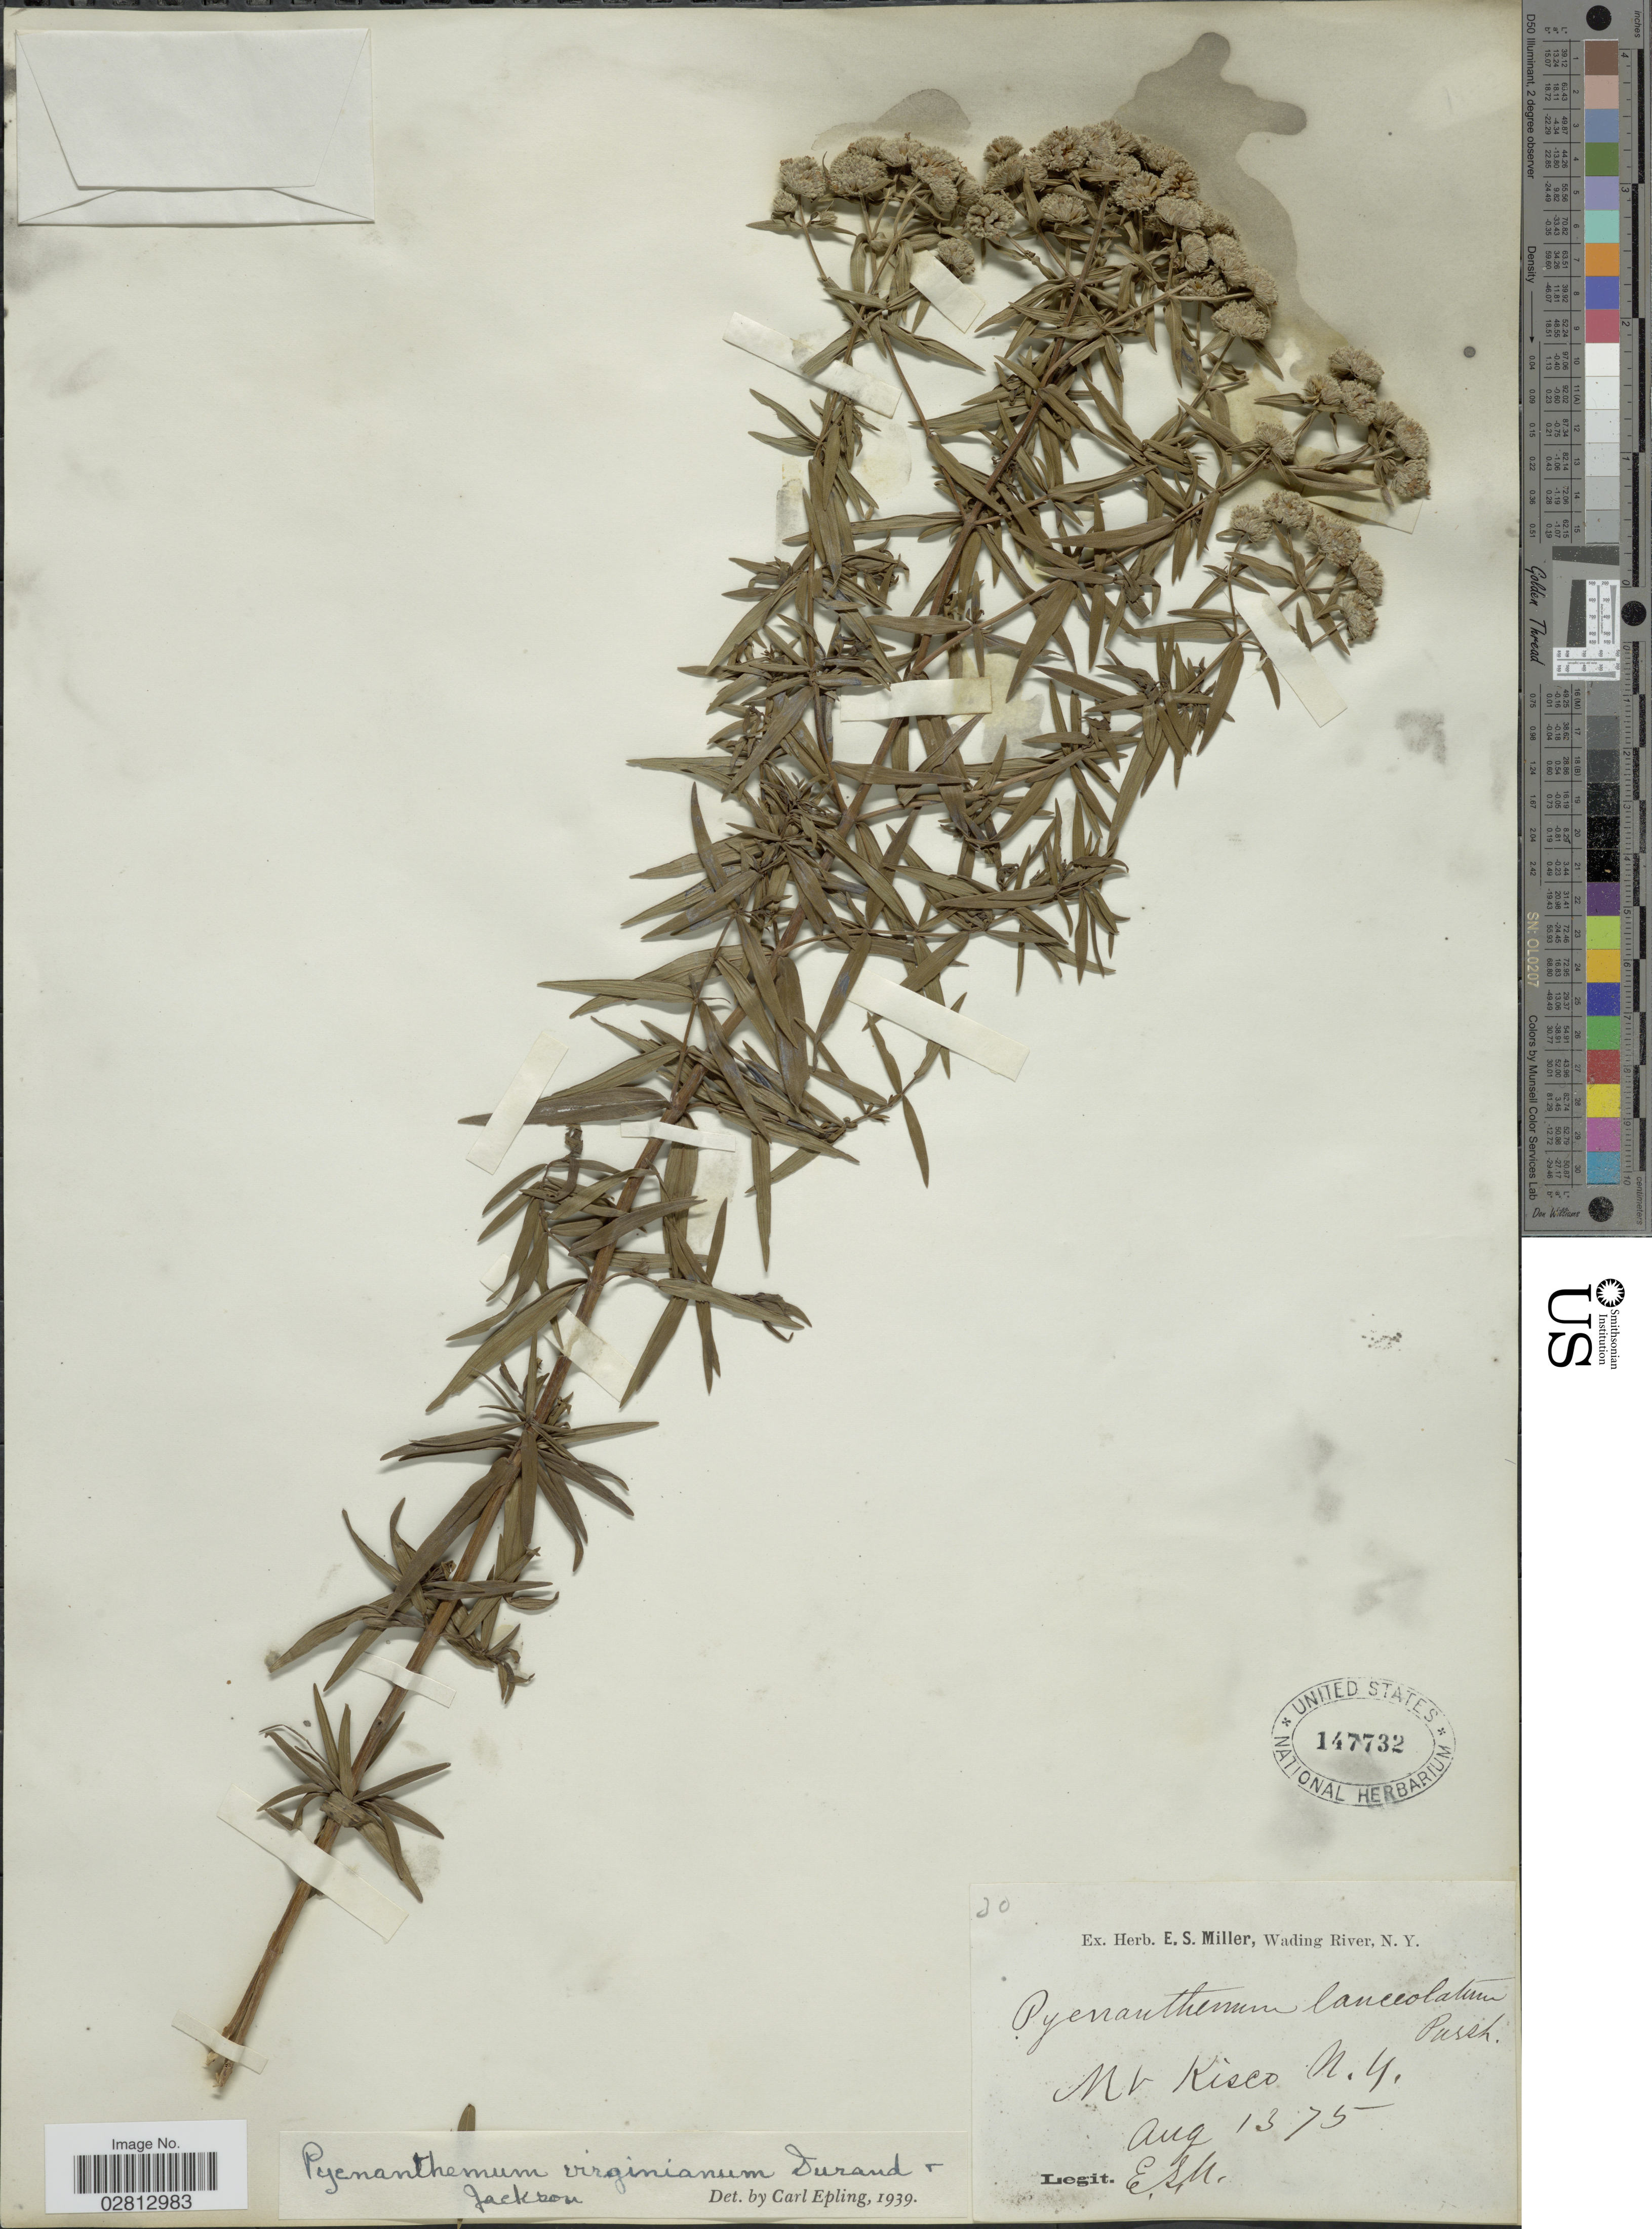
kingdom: Plantae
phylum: Tracheophyta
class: Magnoliopsida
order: Lamiales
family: Lamiaceae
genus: Pycnanthemum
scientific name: Pycnanthemum virginianum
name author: (L.) Durand & B.D. Jacks. ex B.L. Rob. & Fernald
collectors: E. S. Miller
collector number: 30?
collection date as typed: Transcribed d/m/y: 13/8/75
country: United States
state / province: New York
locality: Mt. Kisco.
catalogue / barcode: US 147732